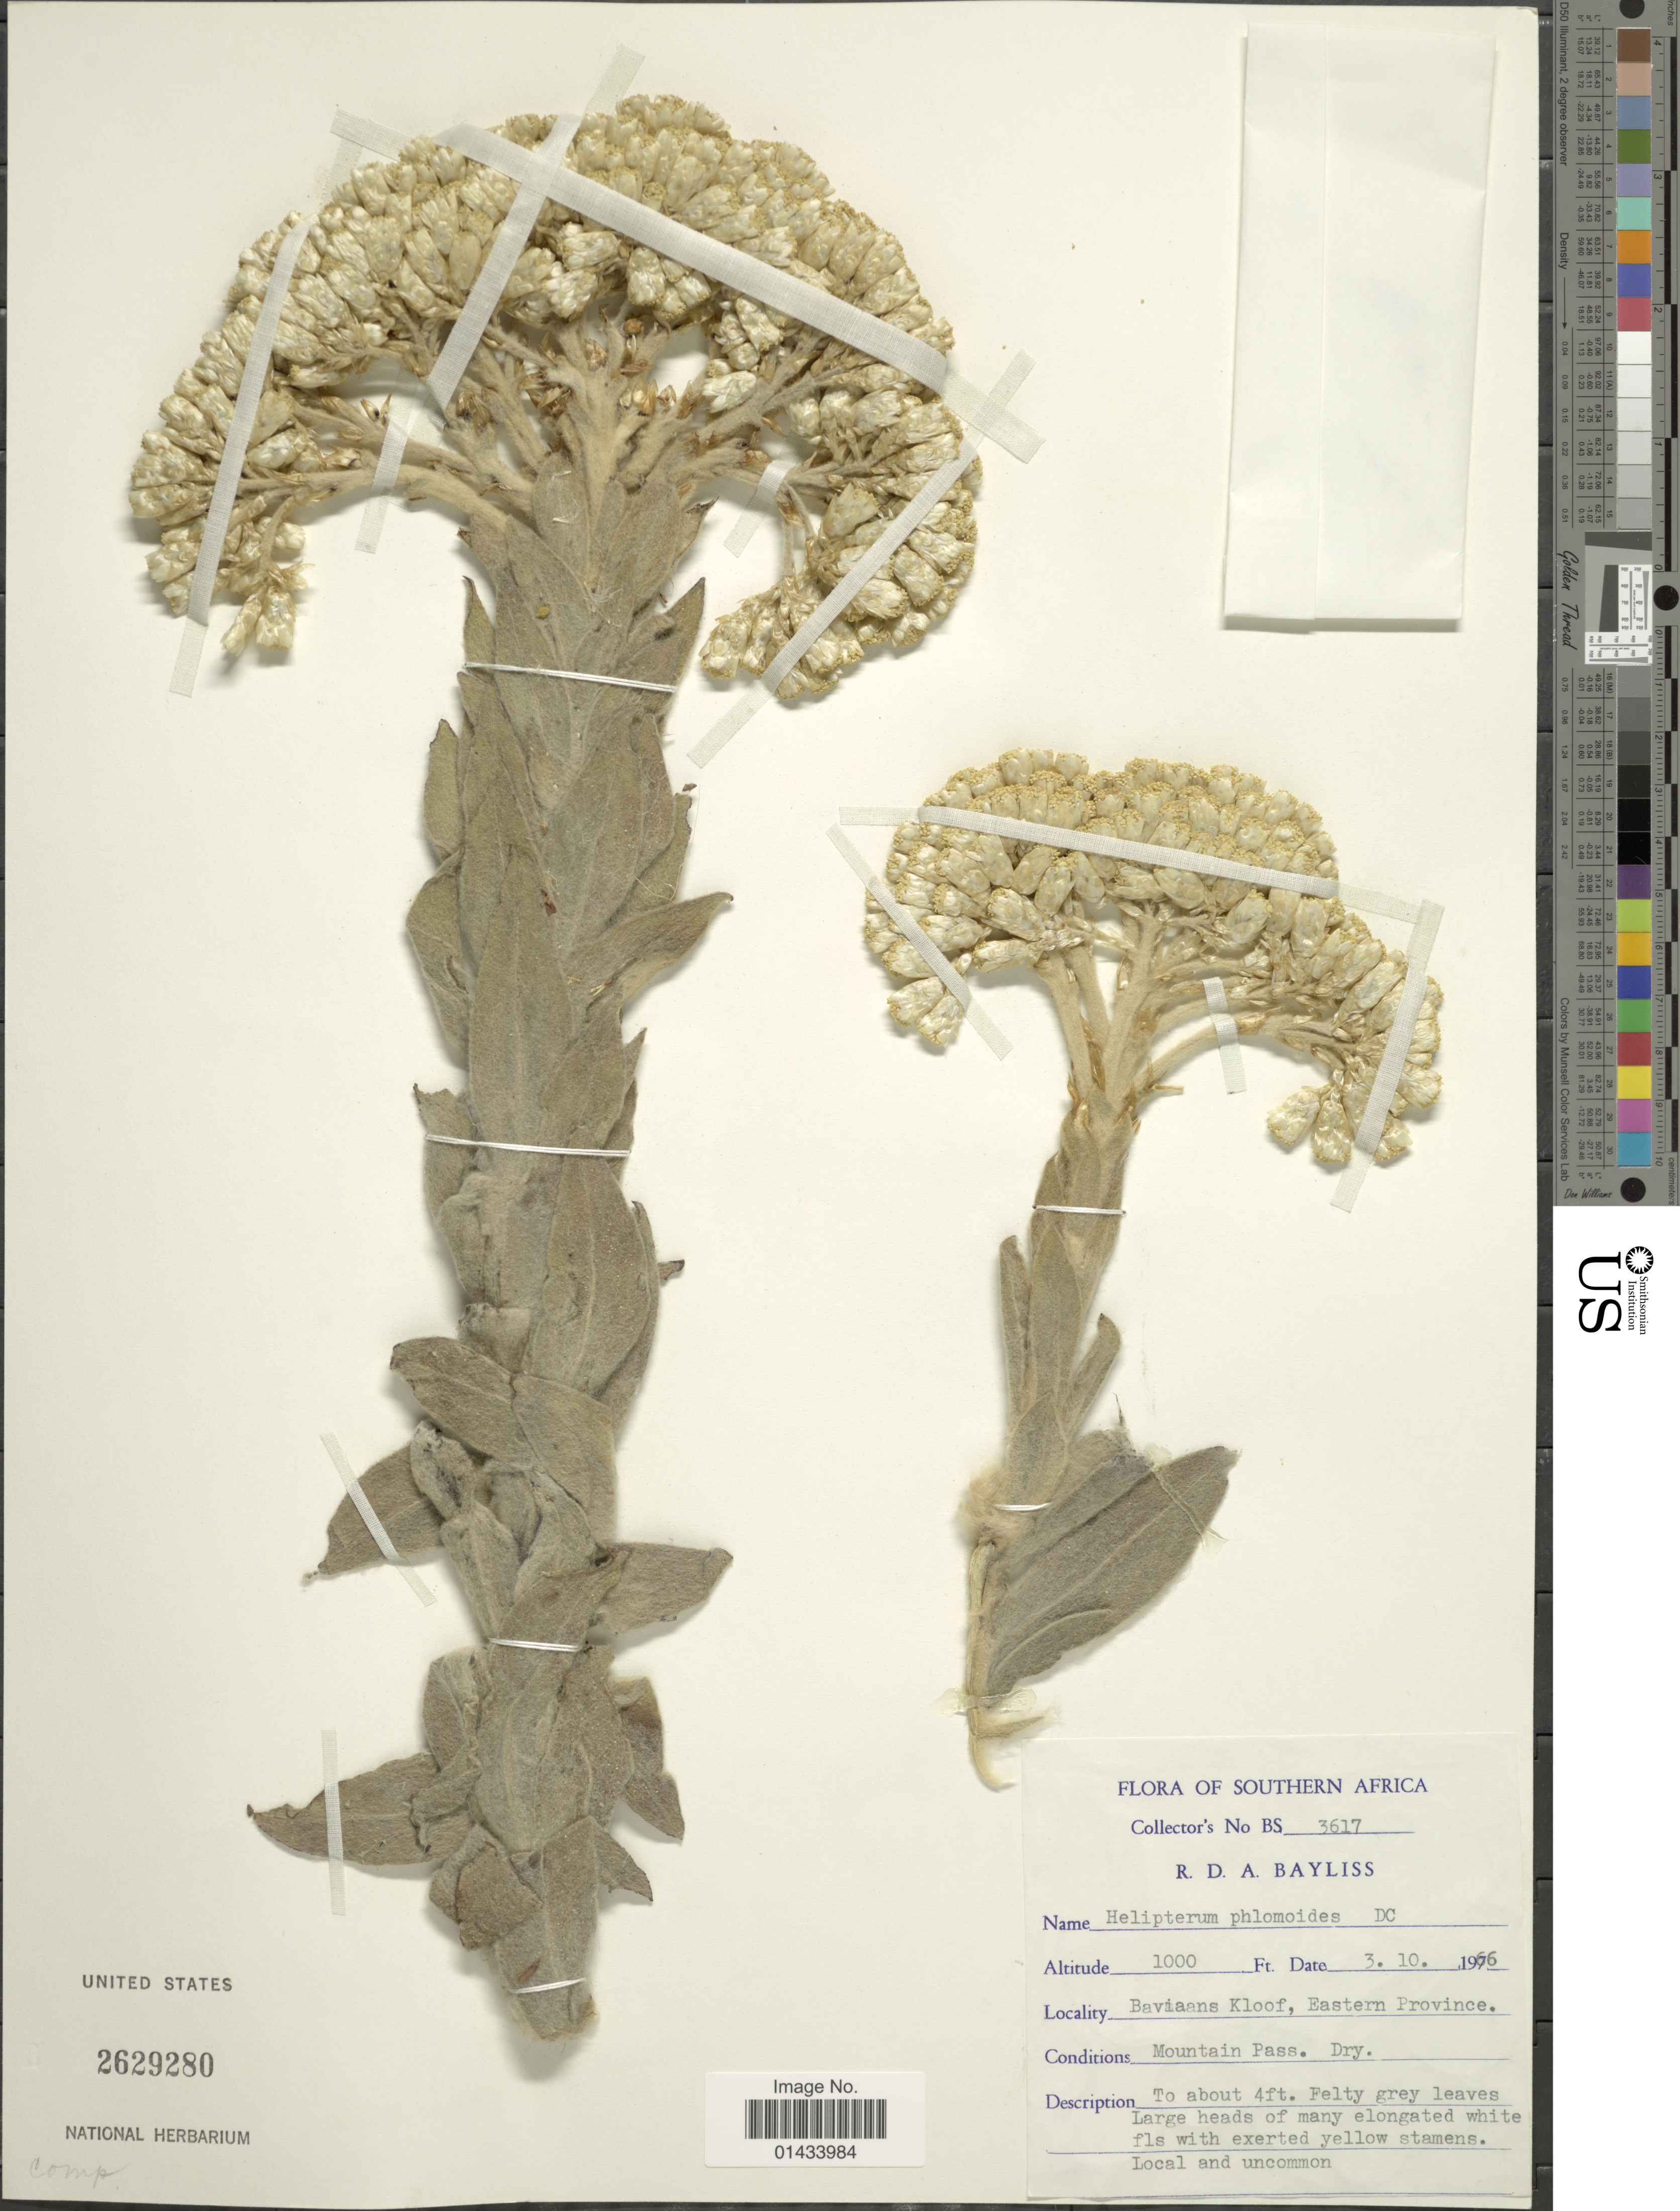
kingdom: Plantae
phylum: Tracheophyta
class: Magnoliopsida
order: Asterales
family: Asteraceae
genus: Syncarpha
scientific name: Syncarpha milleflorum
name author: (L. f.) B. Nord.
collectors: R. Bayliss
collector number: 3617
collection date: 1966-10-03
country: South Africa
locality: Southern Africa, Baviaans Kloof, Eastern Province, Mountain Pass, dry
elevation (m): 305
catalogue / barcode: US 2629280